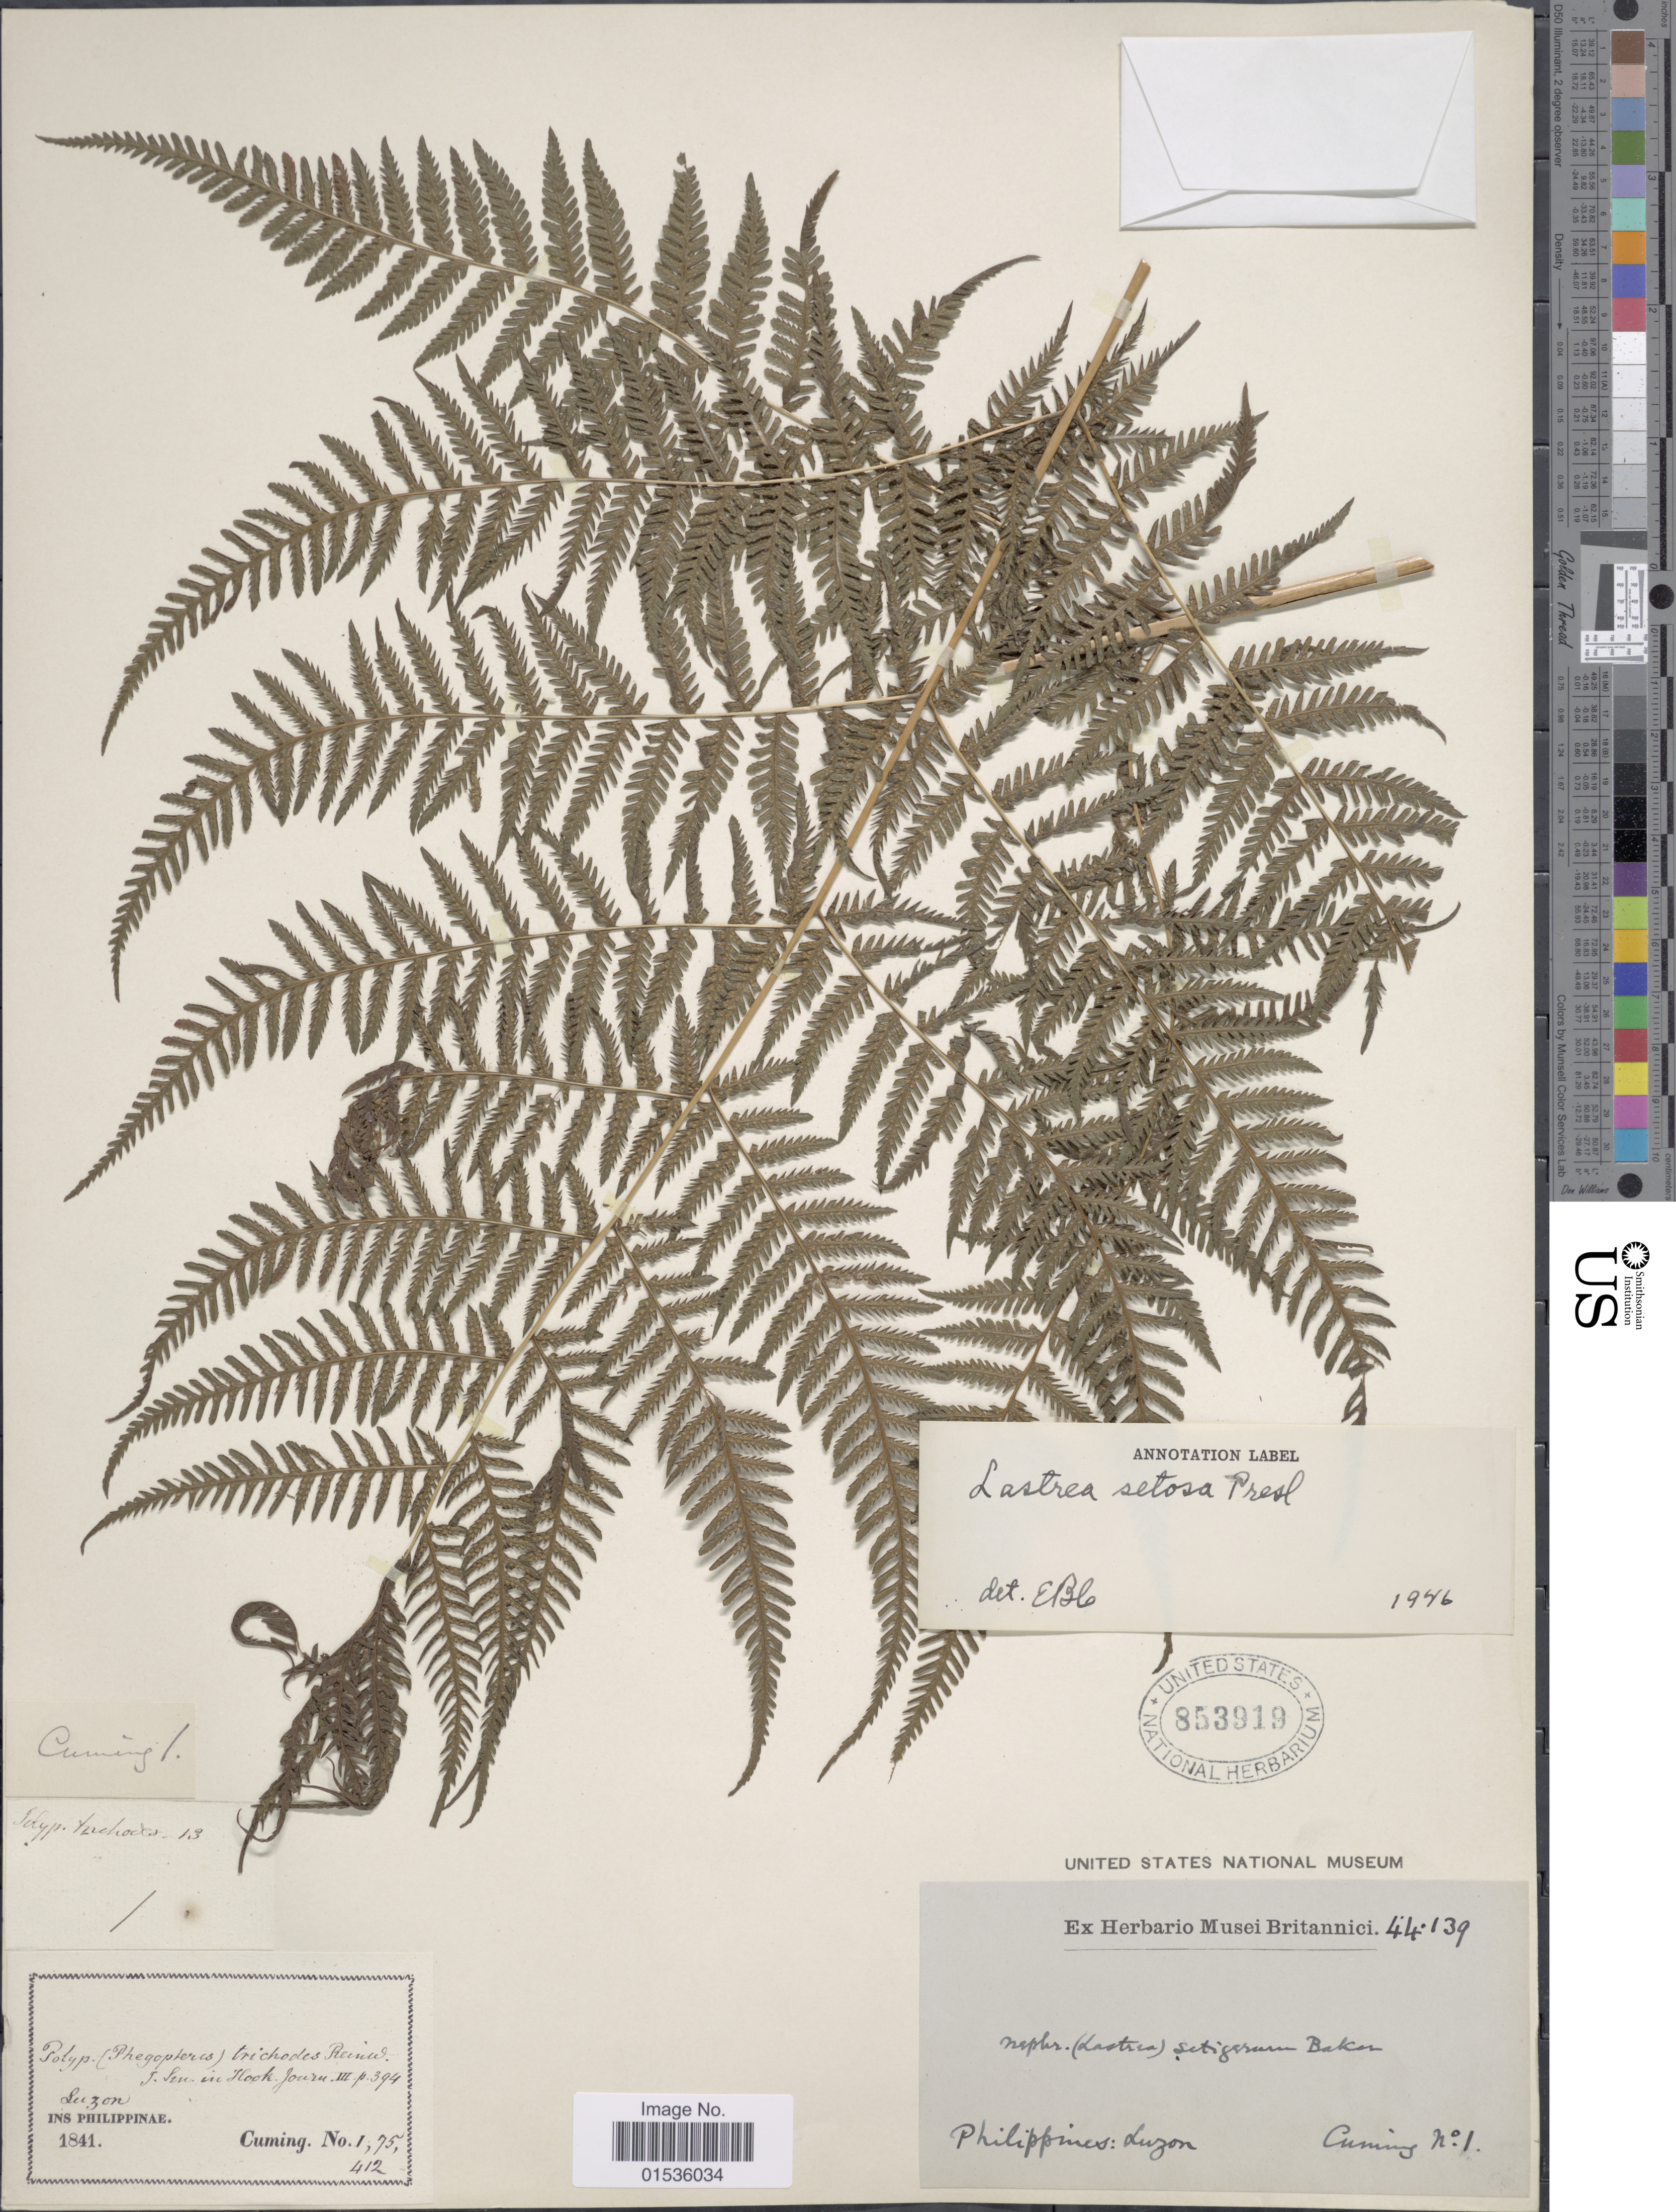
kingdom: Plantae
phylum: Tracheophyta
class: Polypodiopsida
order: Polypodiales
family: Thelypteridaceae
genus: Macrothelypteris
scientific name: Macrothelypteris torresiana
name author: (Gaudich.) Ching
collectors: -. Cuming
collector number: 1/75/412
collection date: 1841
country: Philippines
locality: Luzon, Ins, Philippinae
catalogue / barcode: US 853919